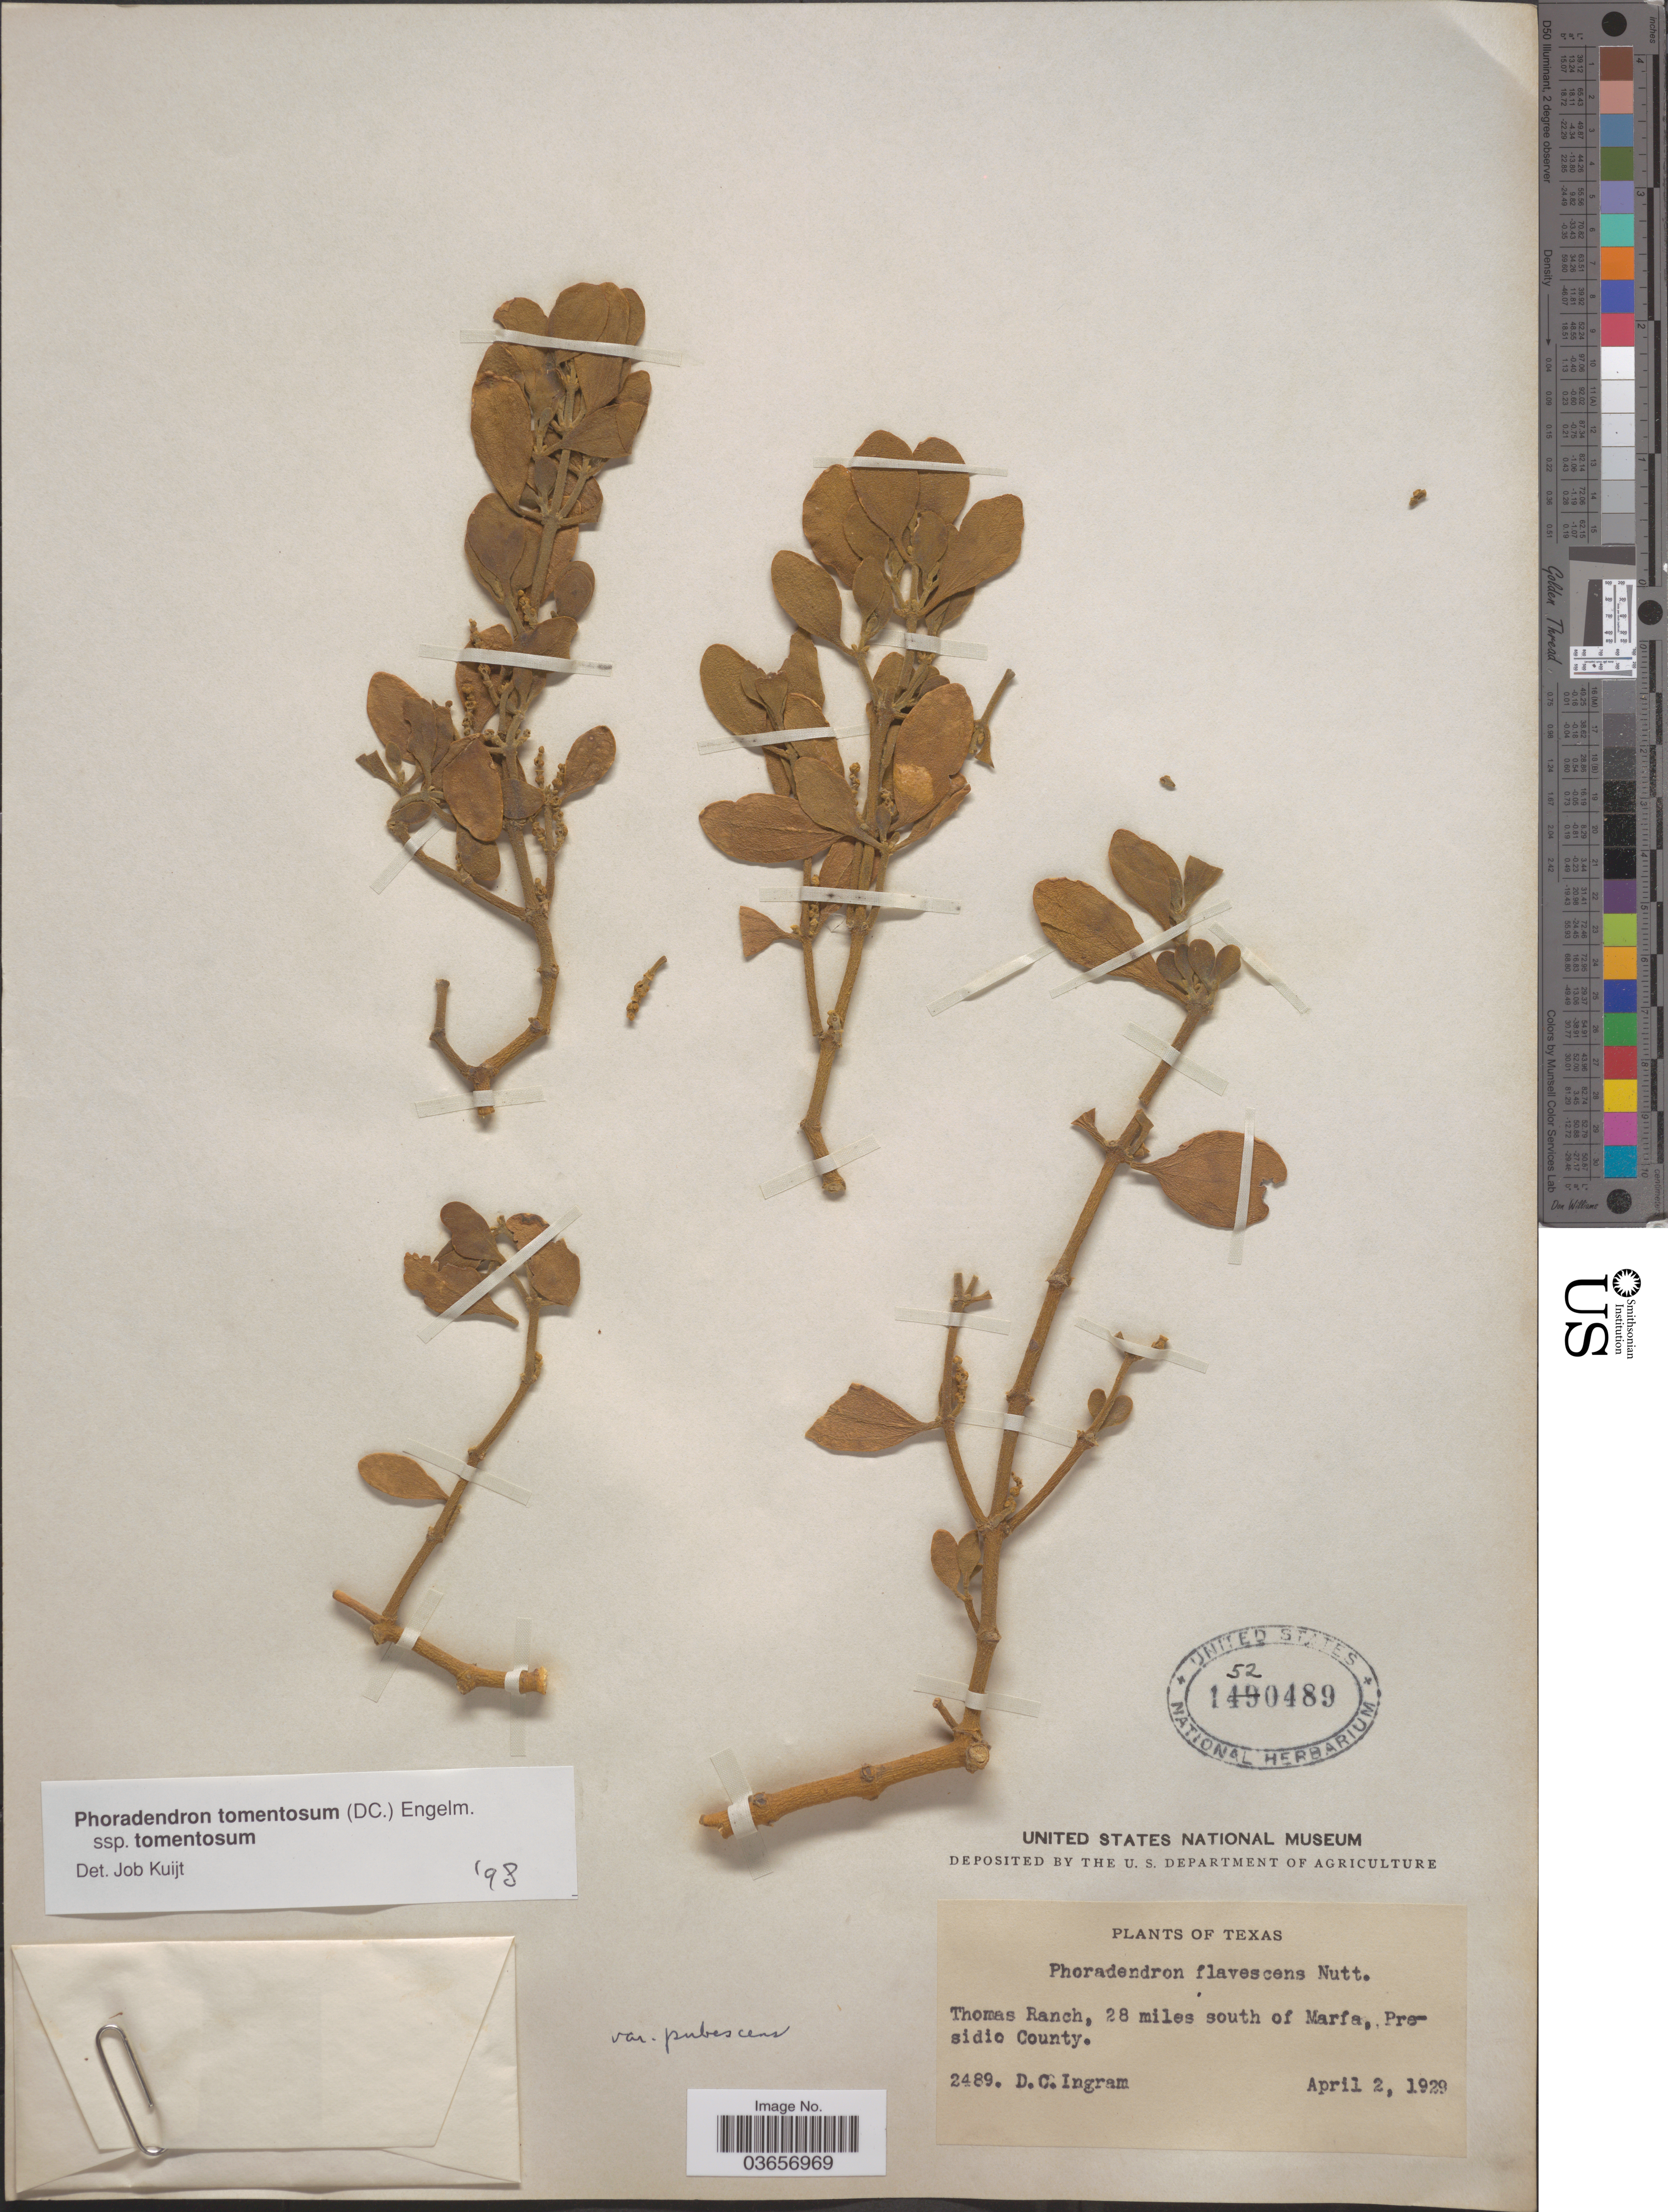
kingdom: Plantae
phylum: Tracheophyta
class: Magnoliopsida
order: Santalales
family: Viscaceae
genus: Phoradendron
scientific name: Phoradendron tomentosum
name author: DC.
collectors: D. C. Ingram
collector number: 2489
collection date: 1929-04-02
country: United States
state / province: Texas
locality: Thomas Ranch, 28 miles south of María, Presidio County.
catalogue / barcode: US 1520489